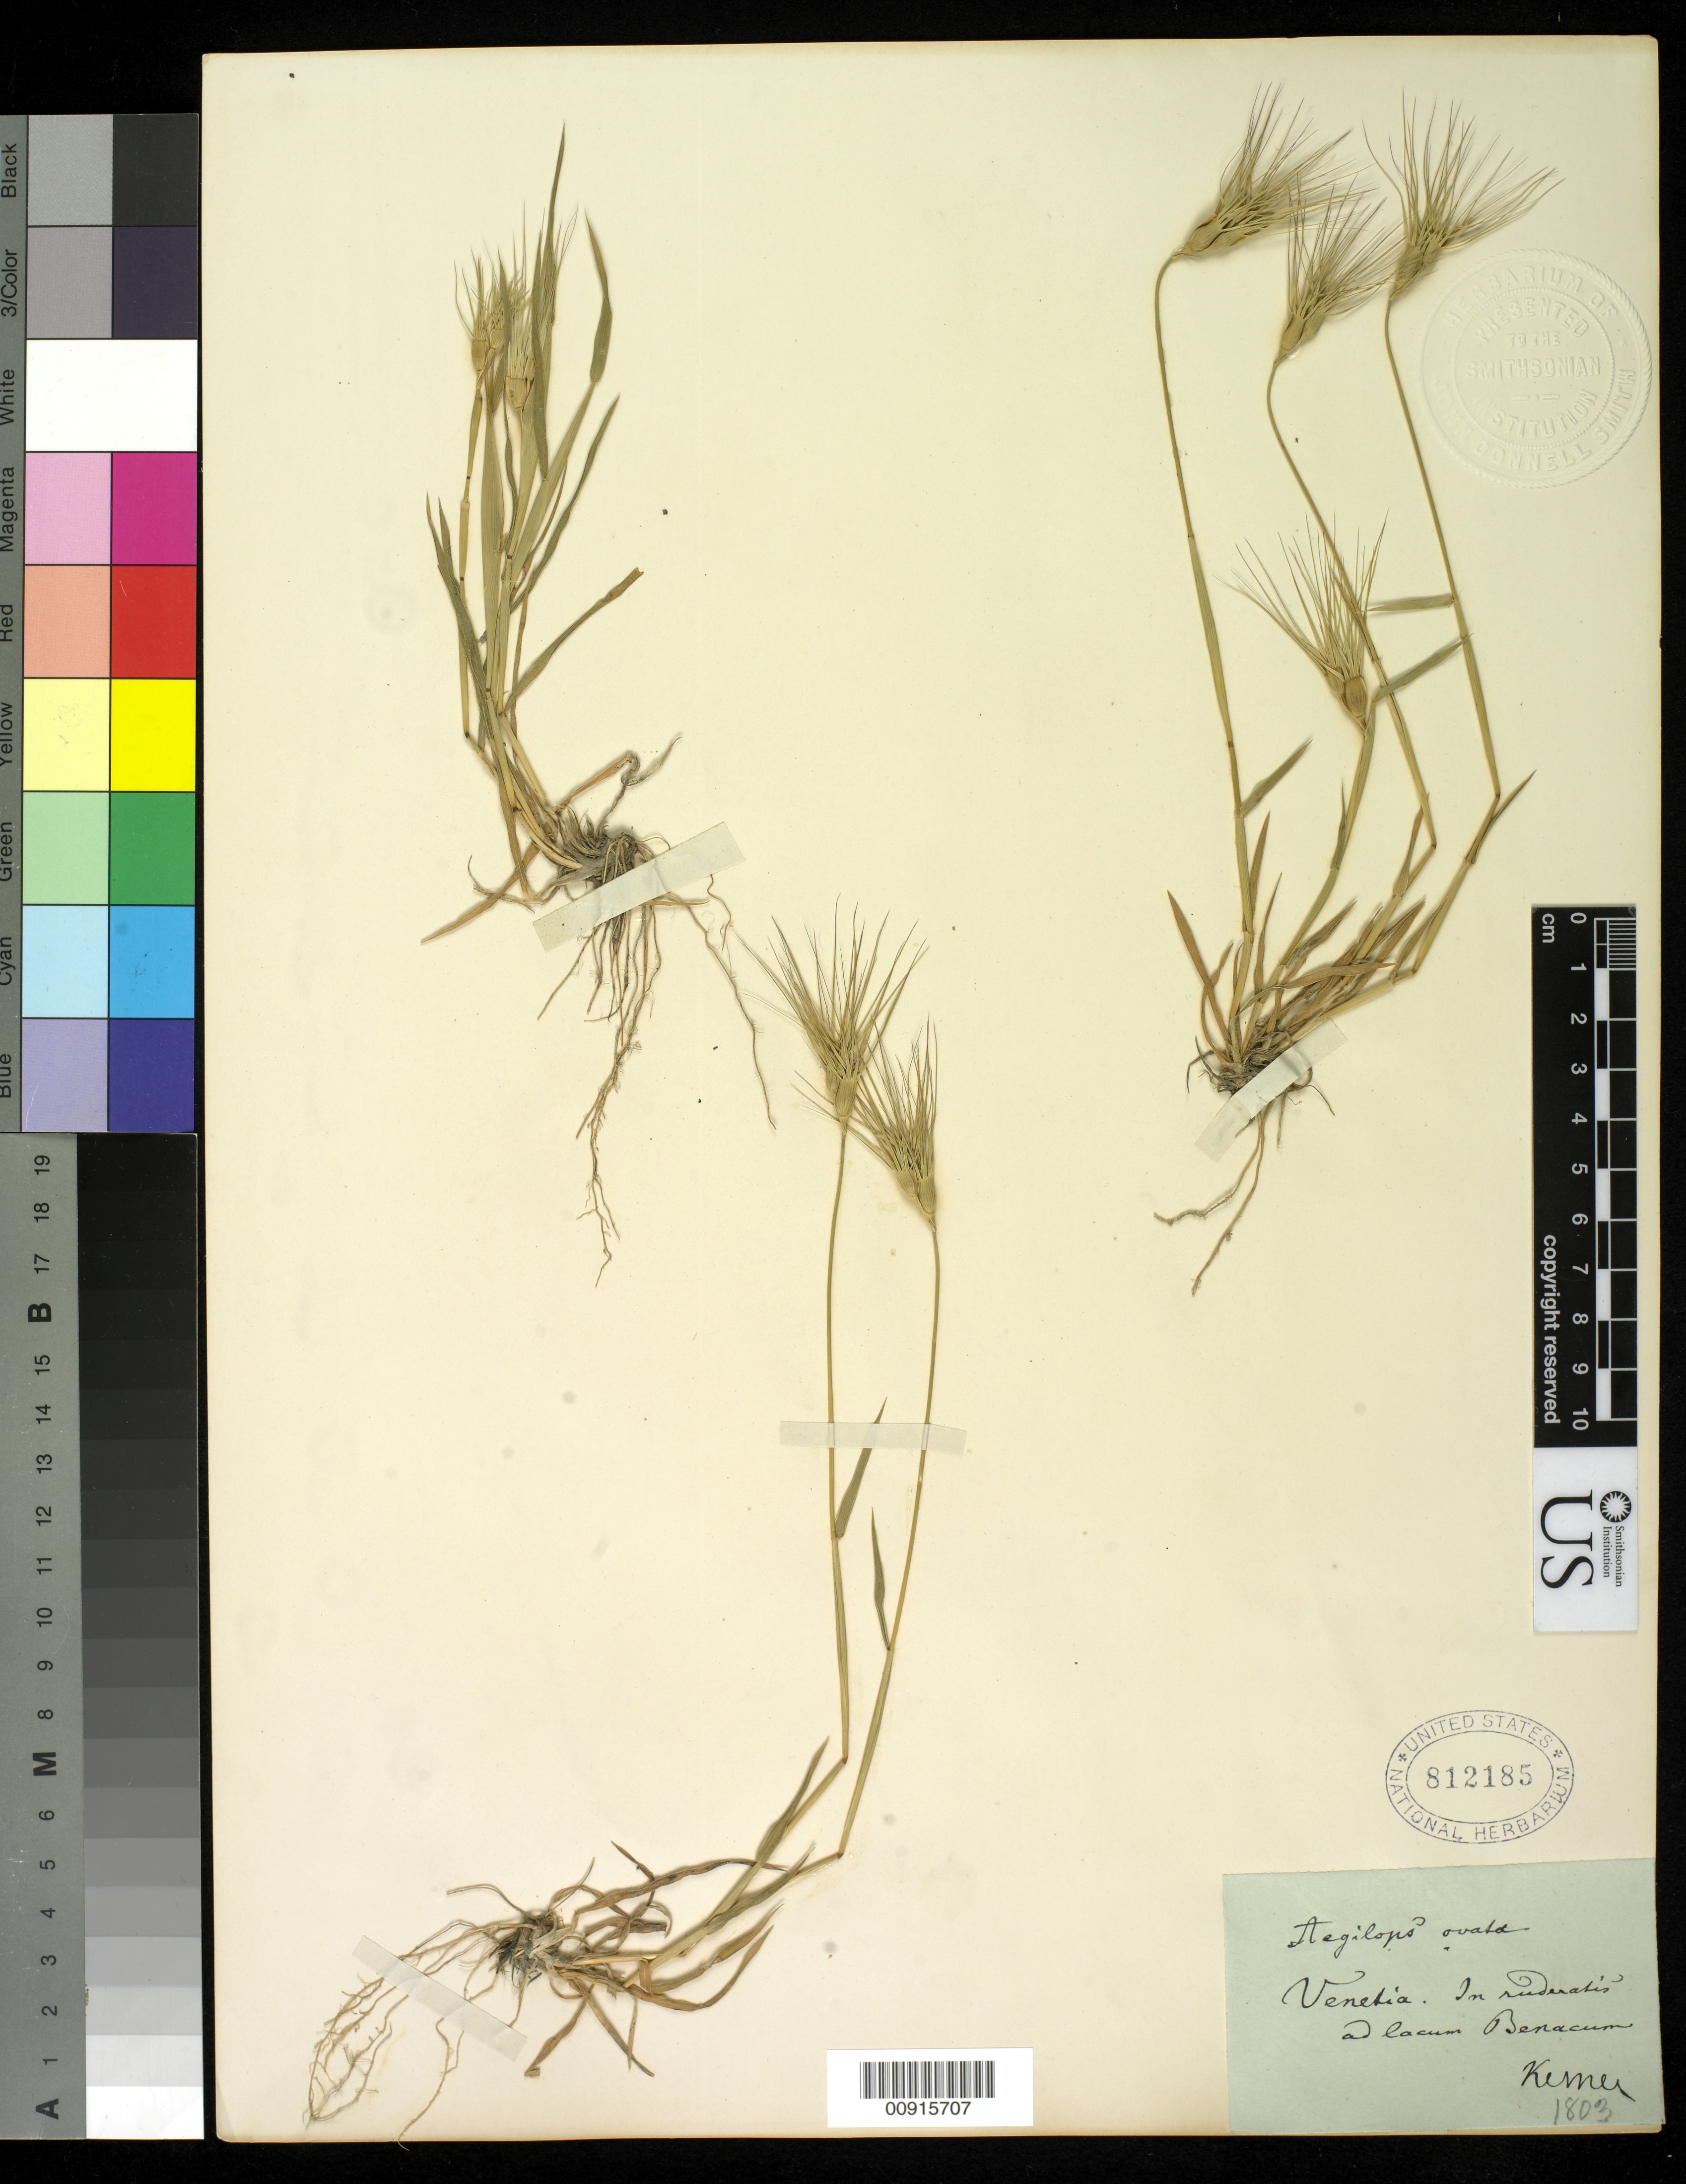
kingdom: Plantae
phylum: Tracheophyta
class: Liliopsida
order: Poales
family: Poaceae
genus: Aegilops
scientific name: Aegilops neglecta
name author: Req. ex Bertol.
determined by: Poaceae Reorganization Project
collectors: -. Kerner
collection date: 1803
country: Italy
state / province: Veneto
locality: nr Lake Benacum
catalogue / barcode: US 812185